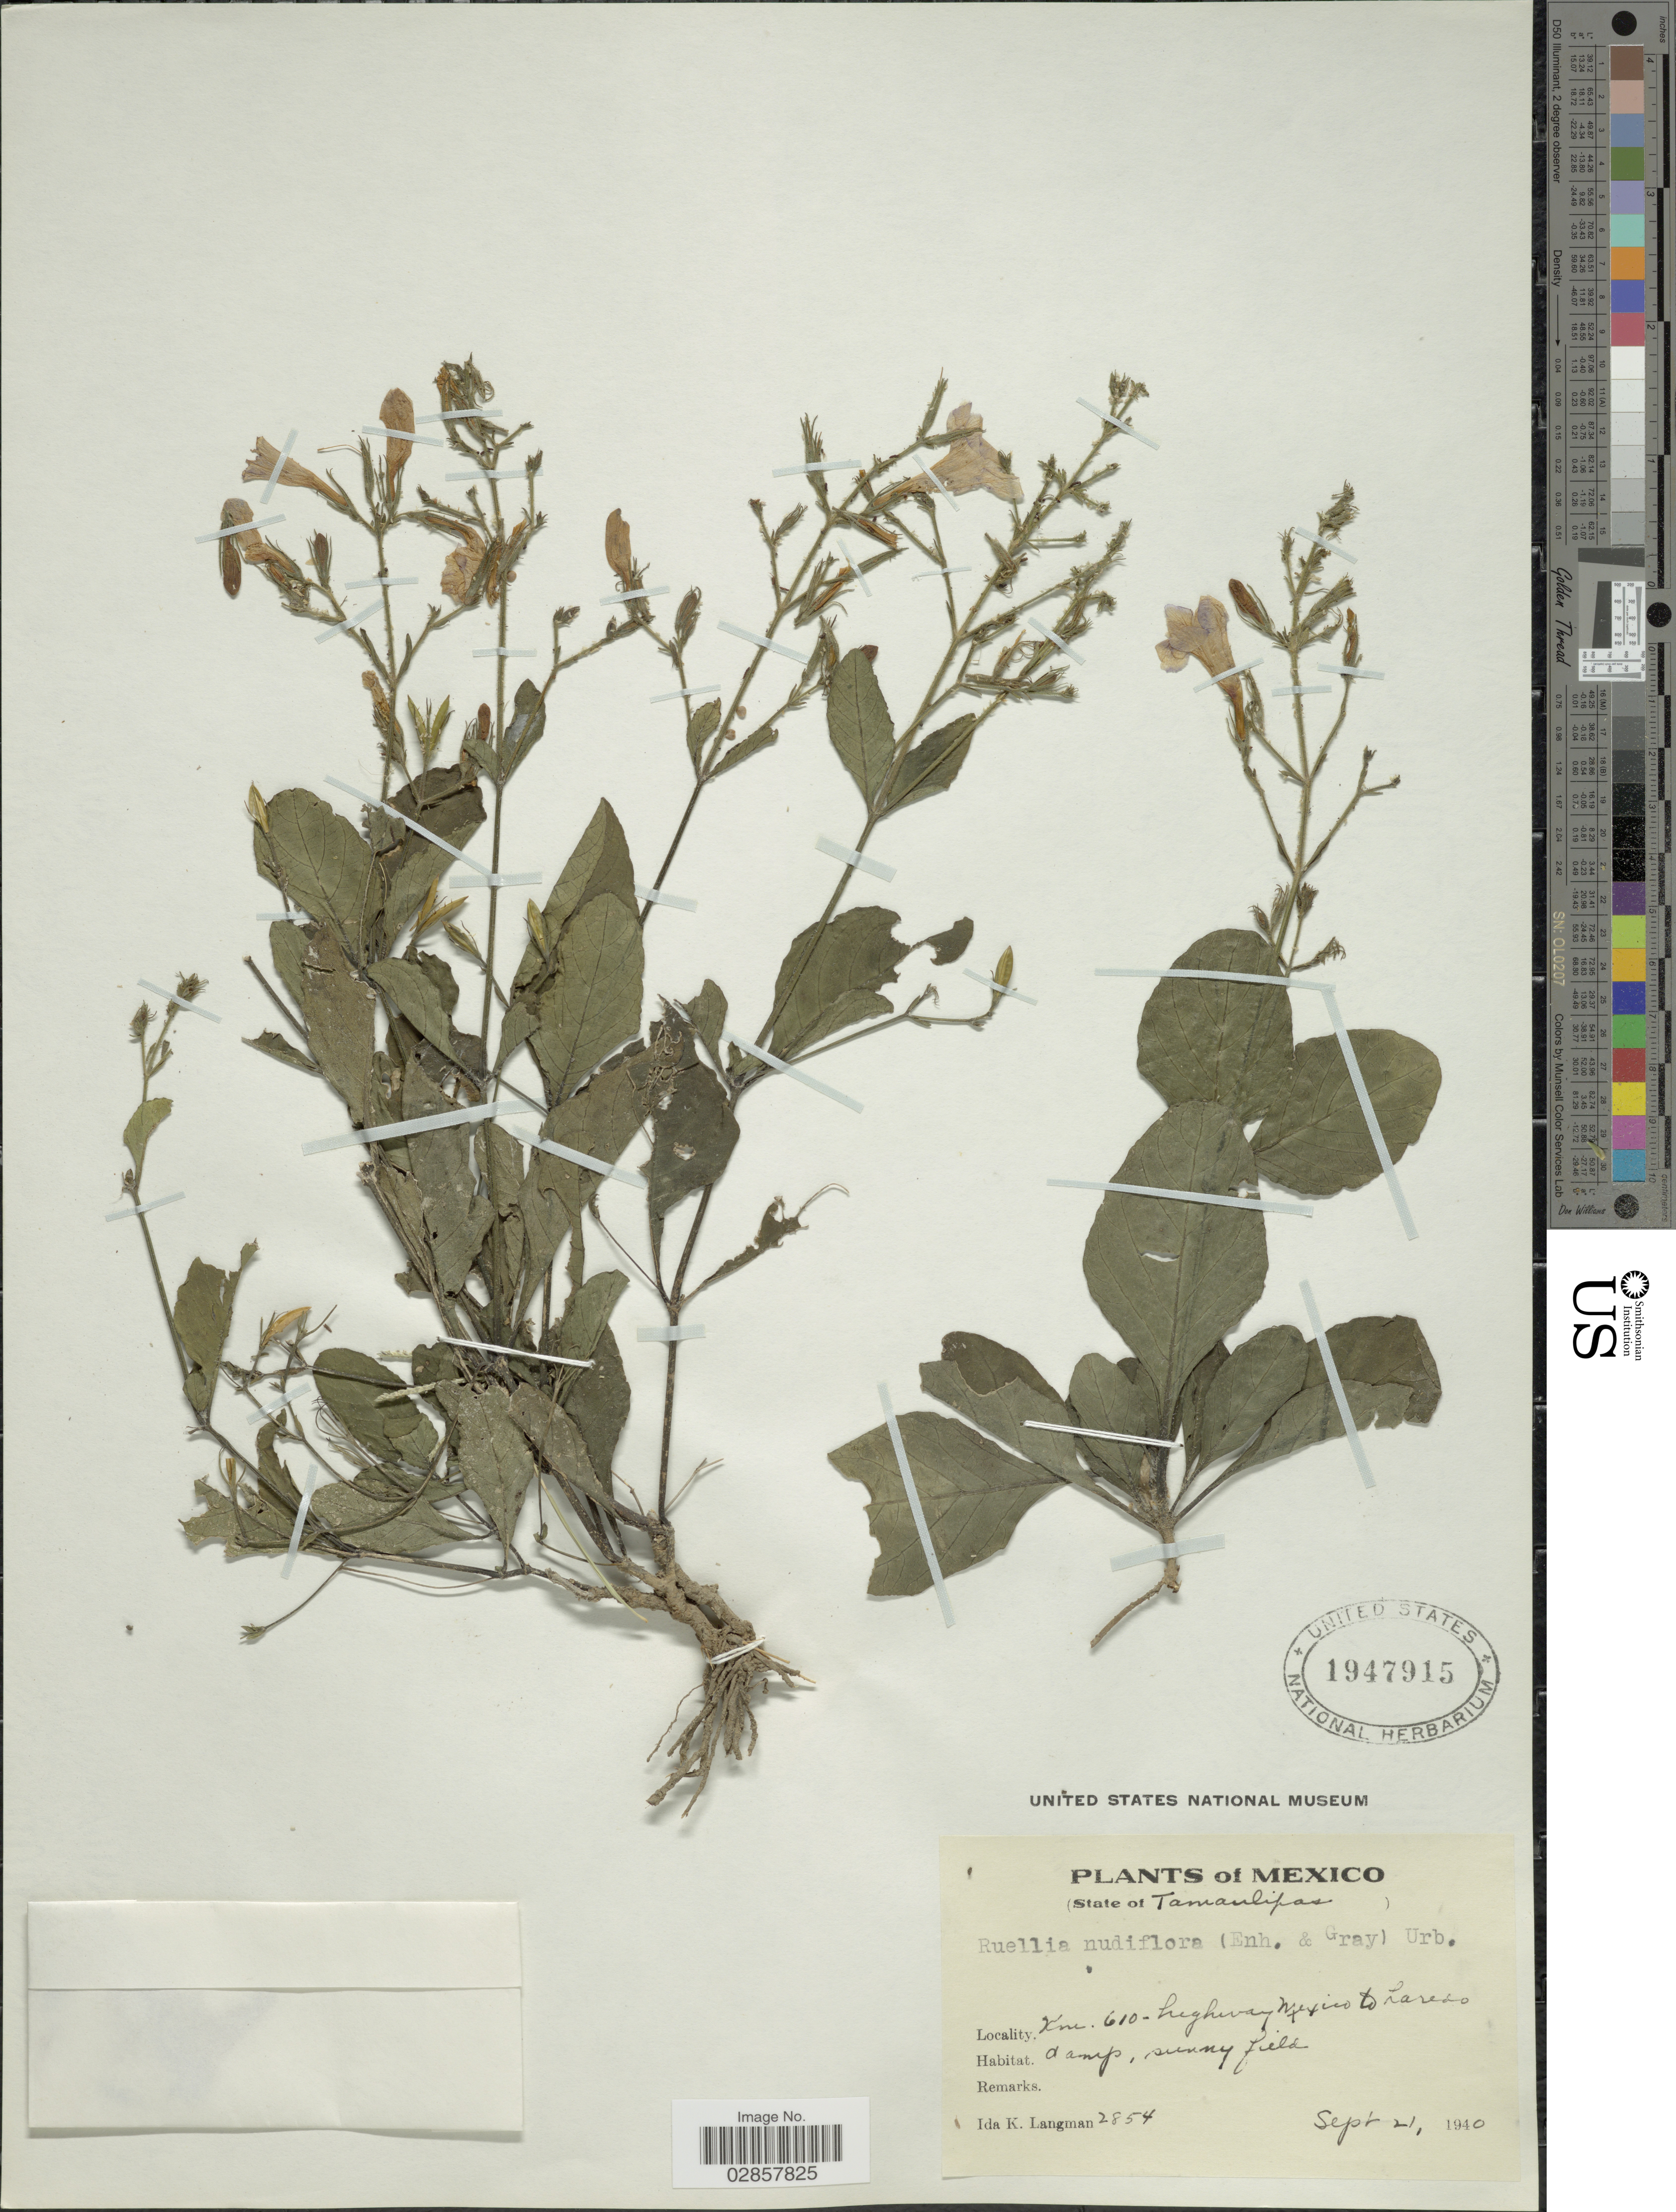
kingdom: Plantae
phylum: Tracheophyta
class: Magnoliopsida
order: Lamiales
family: Acanthaceae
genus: Ruellia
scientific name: Ruellia nudiflora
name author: (Engelm. & A. Gray) Urb.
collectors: I. K. Langman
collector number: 2854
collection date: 1940-09-21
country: Mexico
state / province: Tamaulipas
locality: Km. 610-highway Mexico to Laredo damp, sunny field.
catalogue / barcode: US 1947915